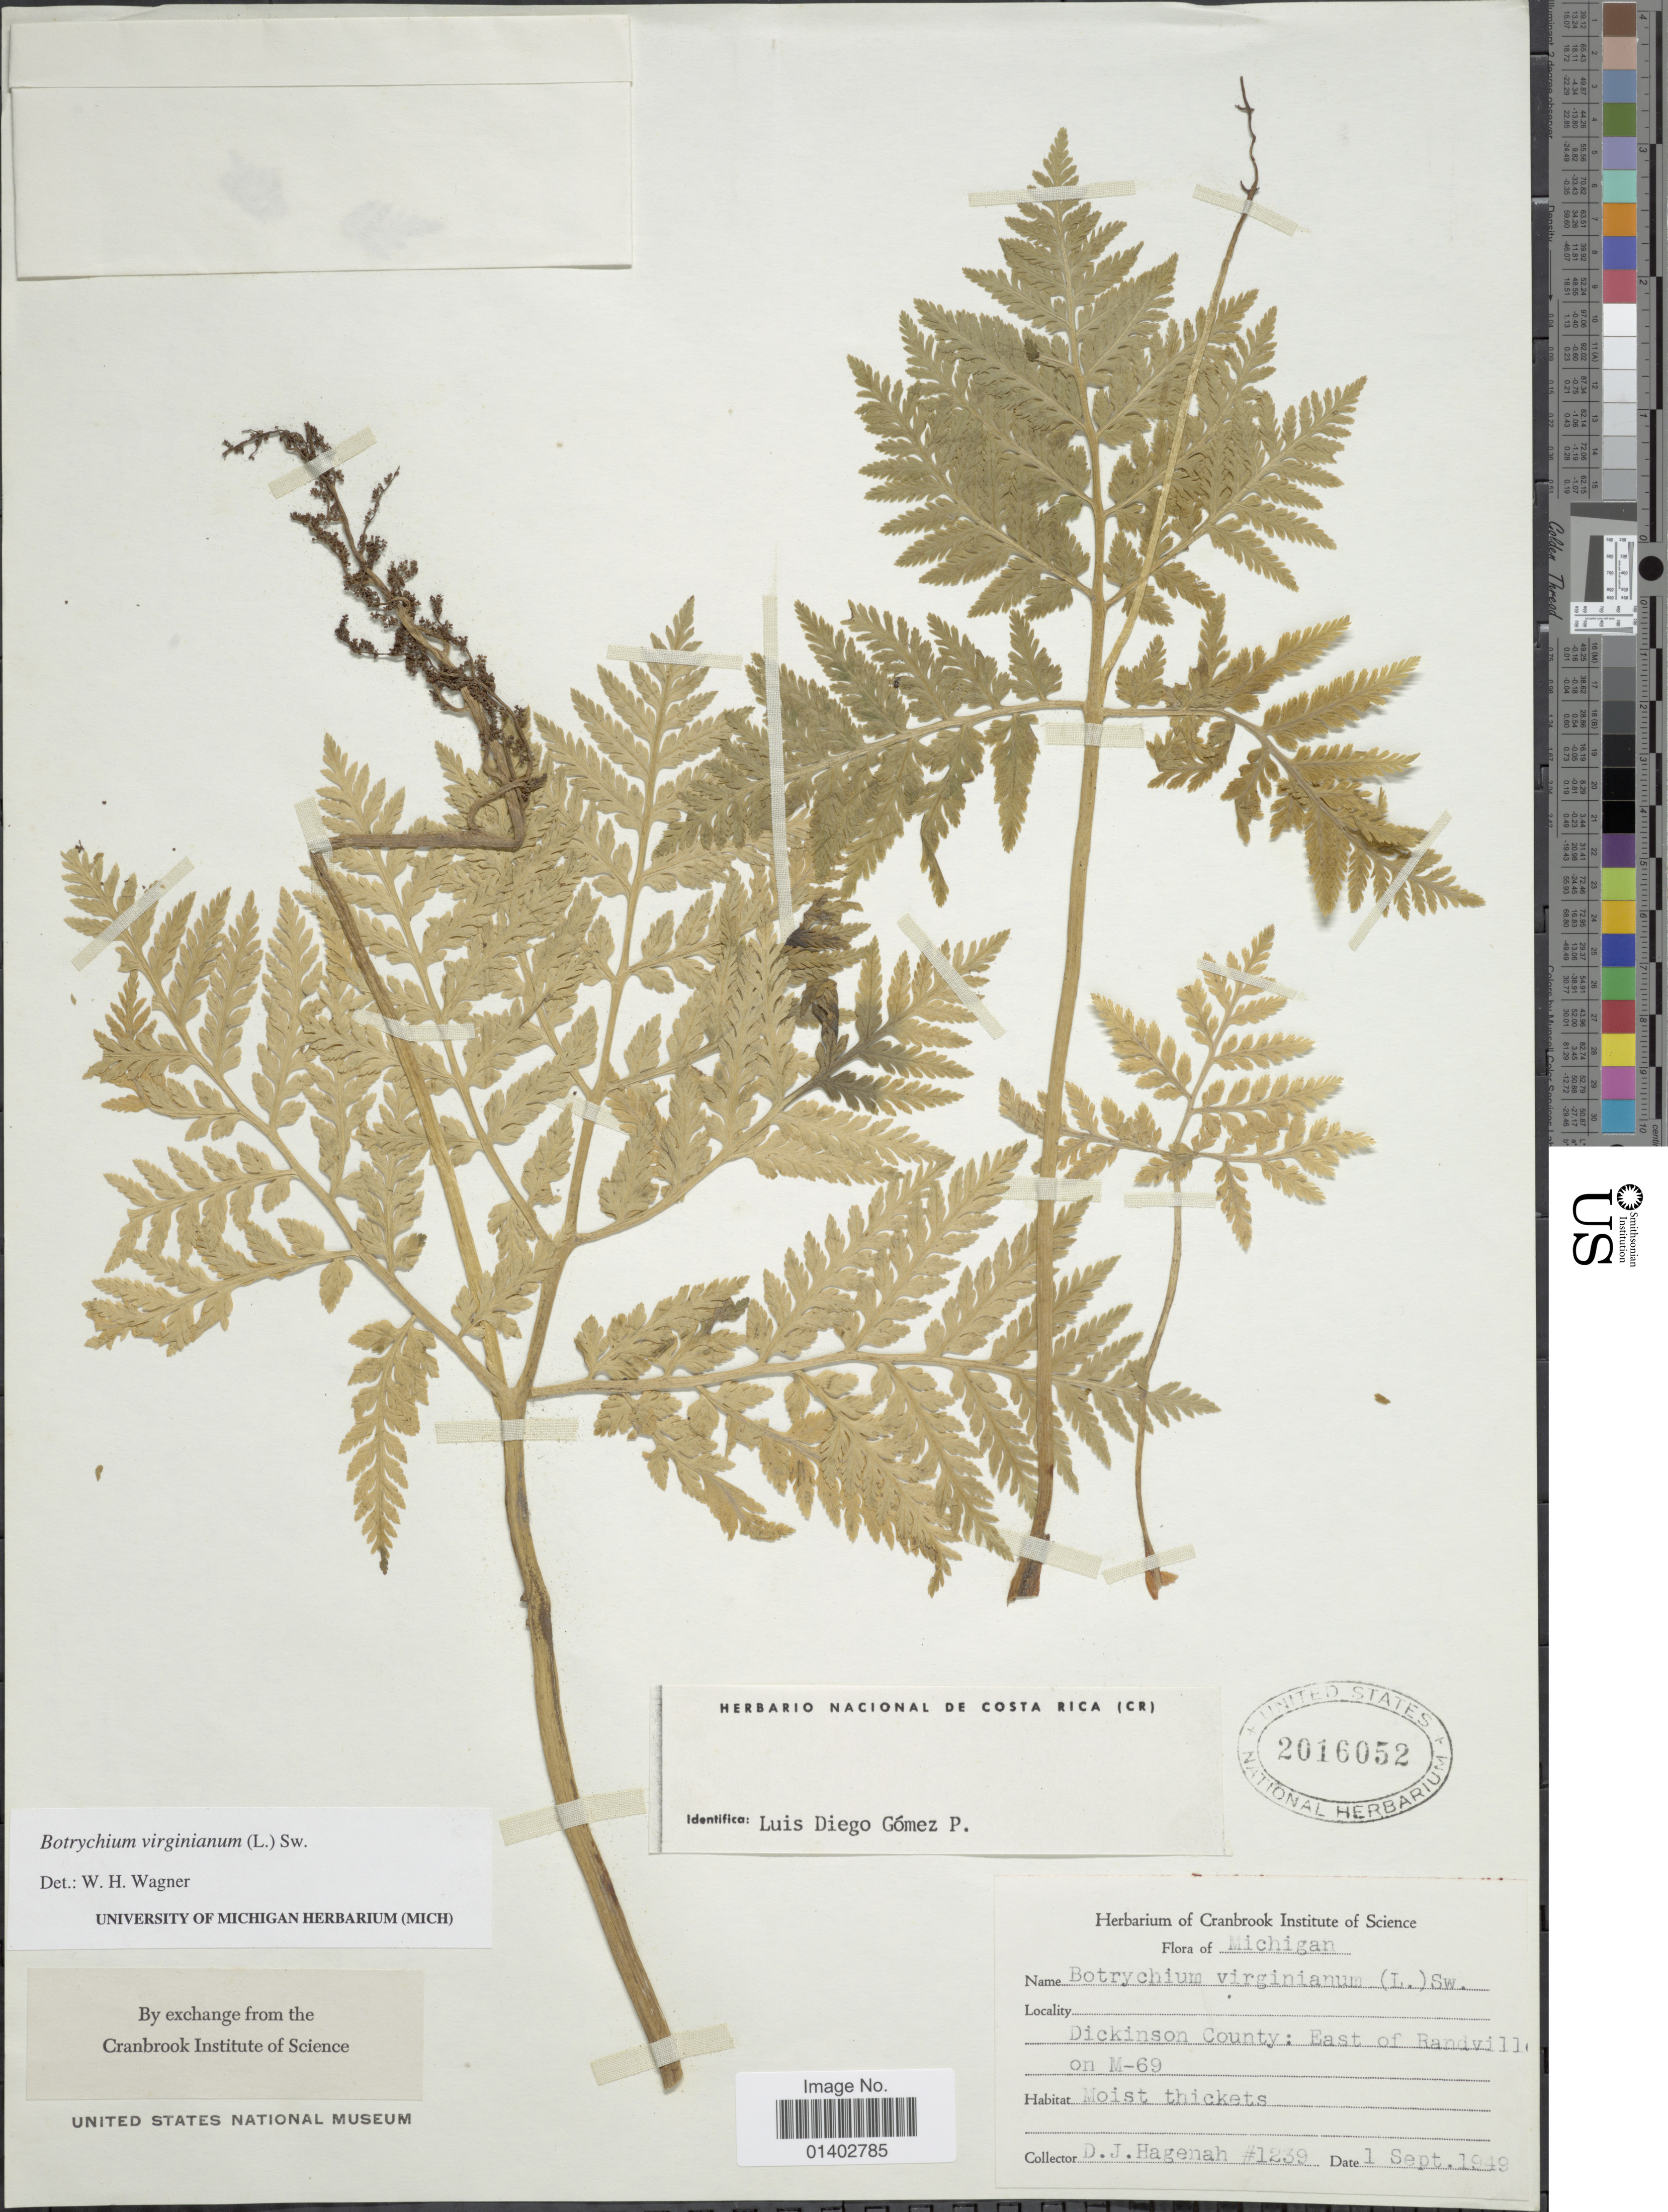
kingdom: Plantae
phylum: Tracheophyta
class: Polypodiopsida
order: Ophioglossales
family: Ophioglossaceae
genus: Botrychium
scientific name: Botrychium virginianum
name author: (L.) Sw.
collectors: D. Hagenah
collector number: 1239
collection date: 1949-09-01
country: United States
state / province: Michigan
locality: Dickinson County: East of Randville on M-69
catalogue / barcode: US 2016052